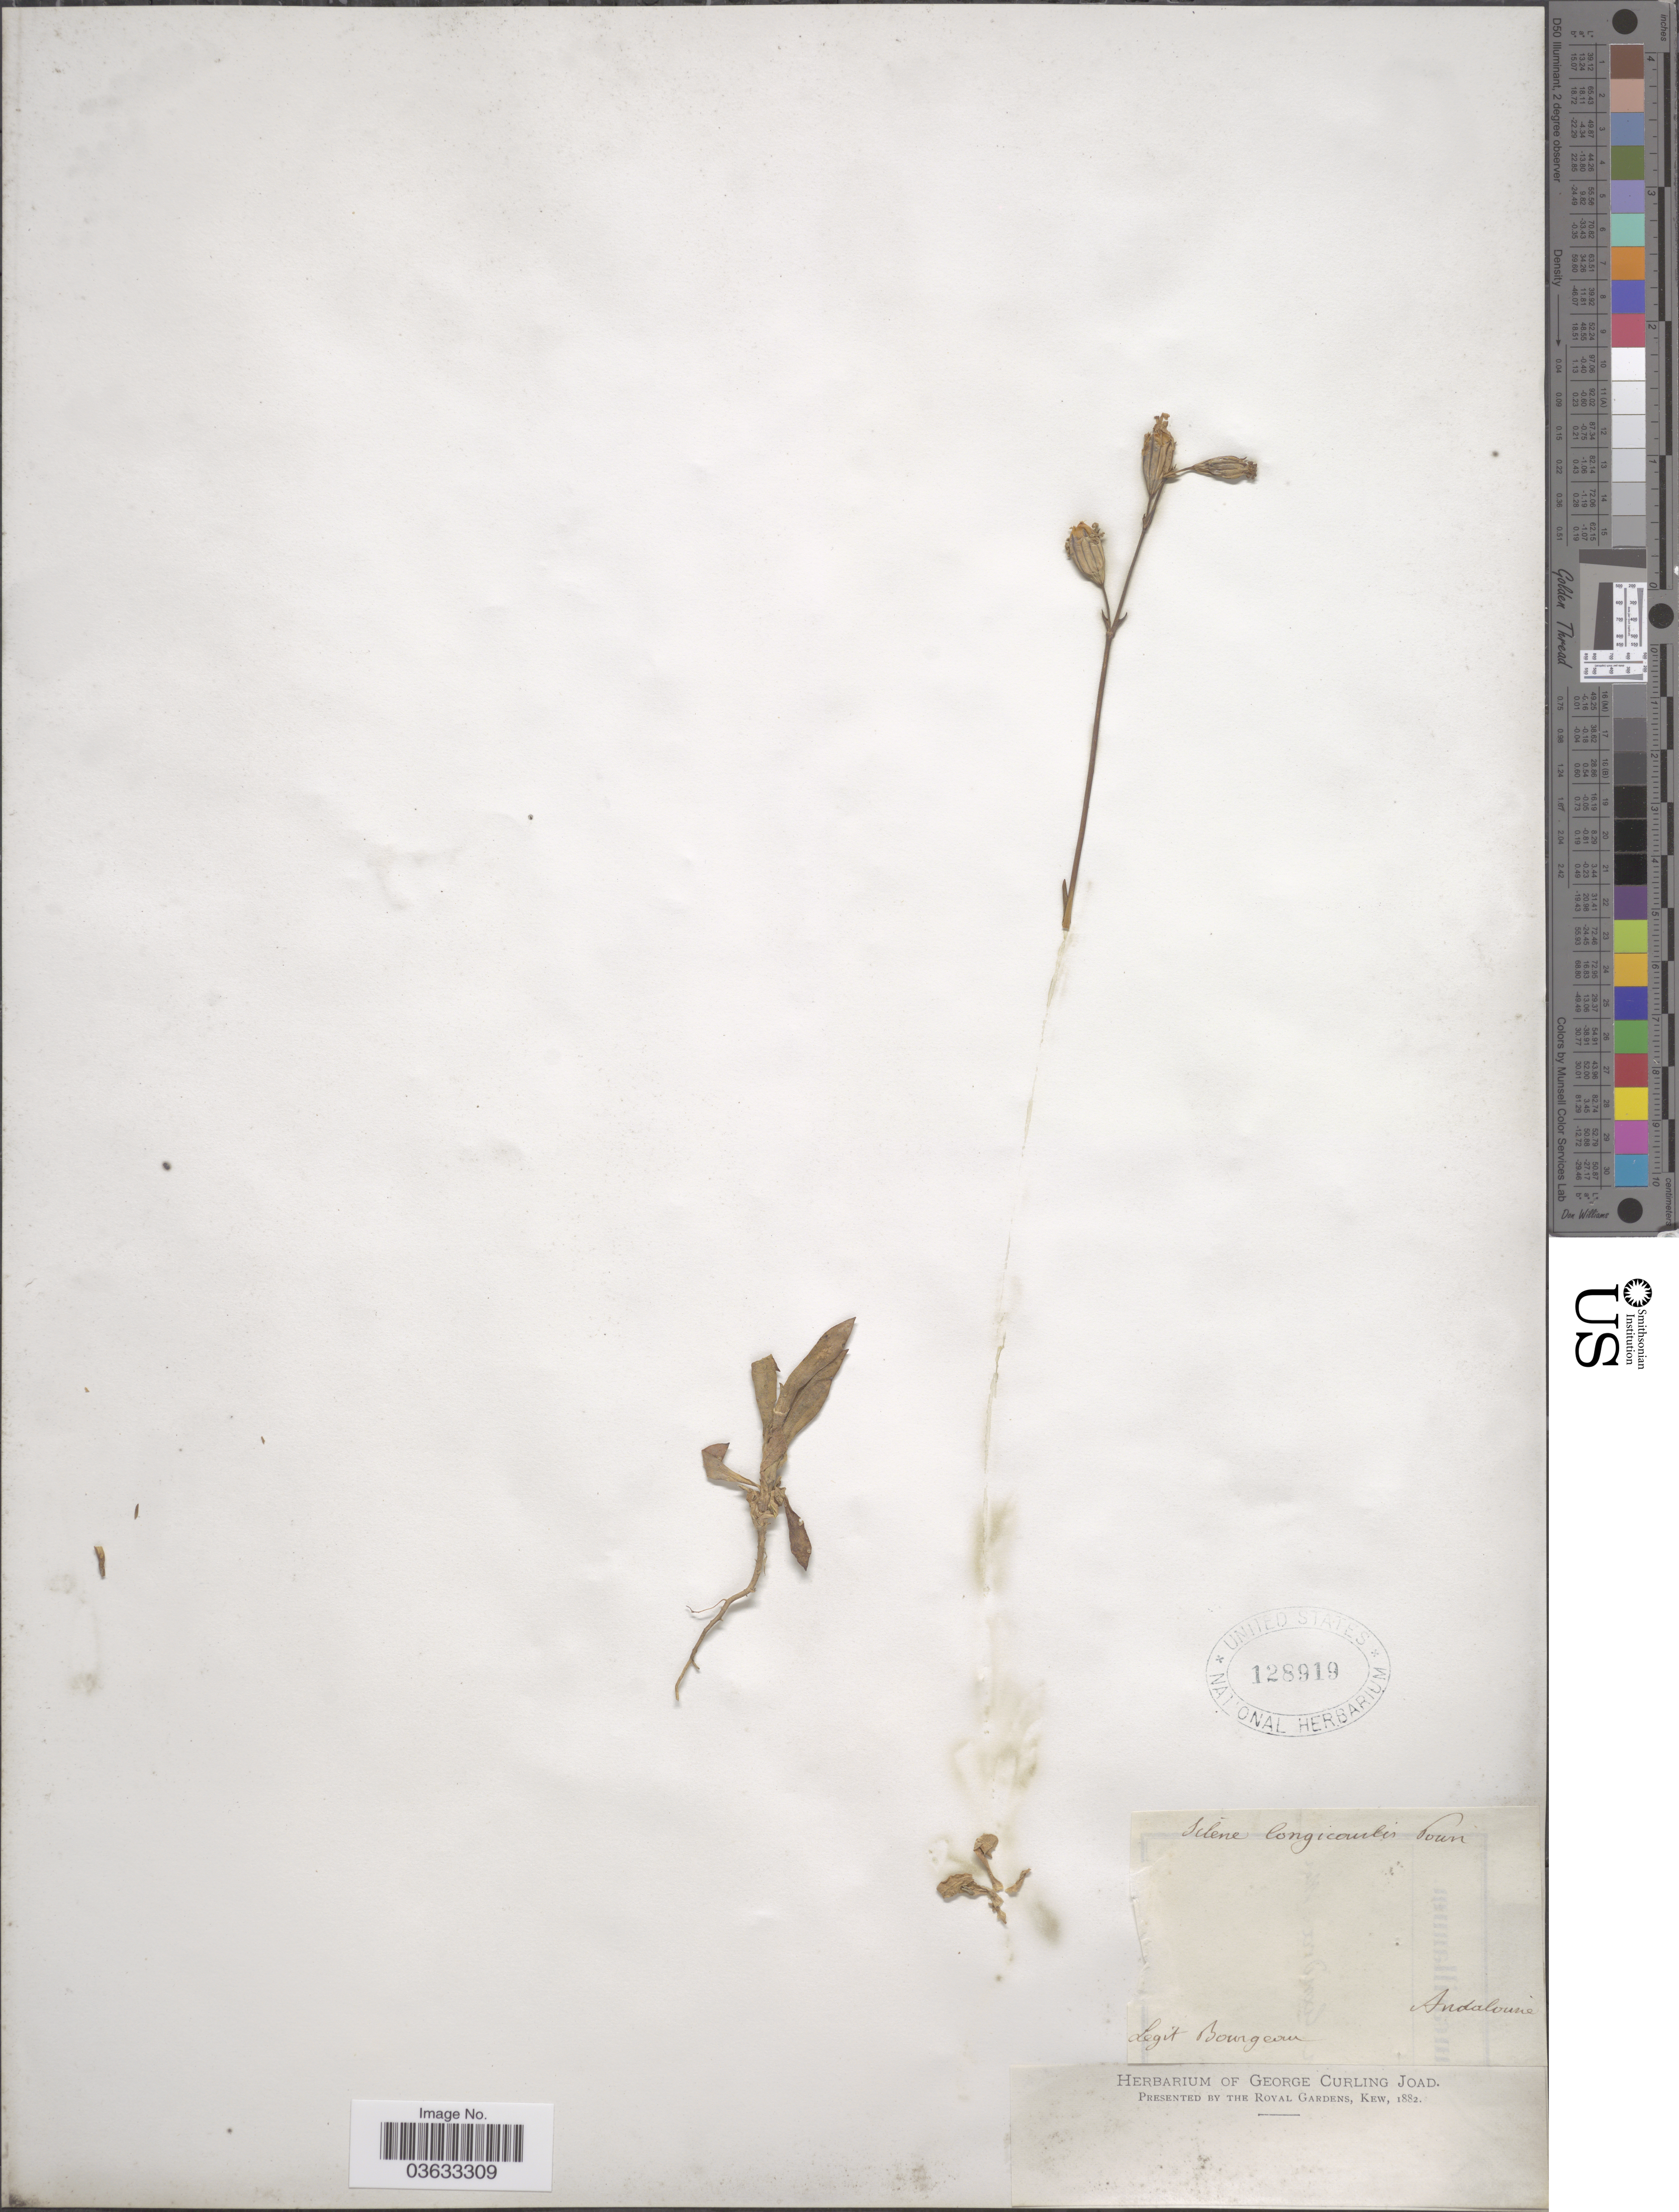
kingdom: Plantae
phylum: Tracheophyta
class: Magnoliopsida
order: Caryophyllales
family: Caryophyllaceae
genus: Silene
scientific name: Silene longicaulis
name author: Pourr. ex Lag.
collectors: -. Bourgeau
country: Spain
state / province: Andalucía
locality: Andalousie.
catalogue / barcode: US 128919